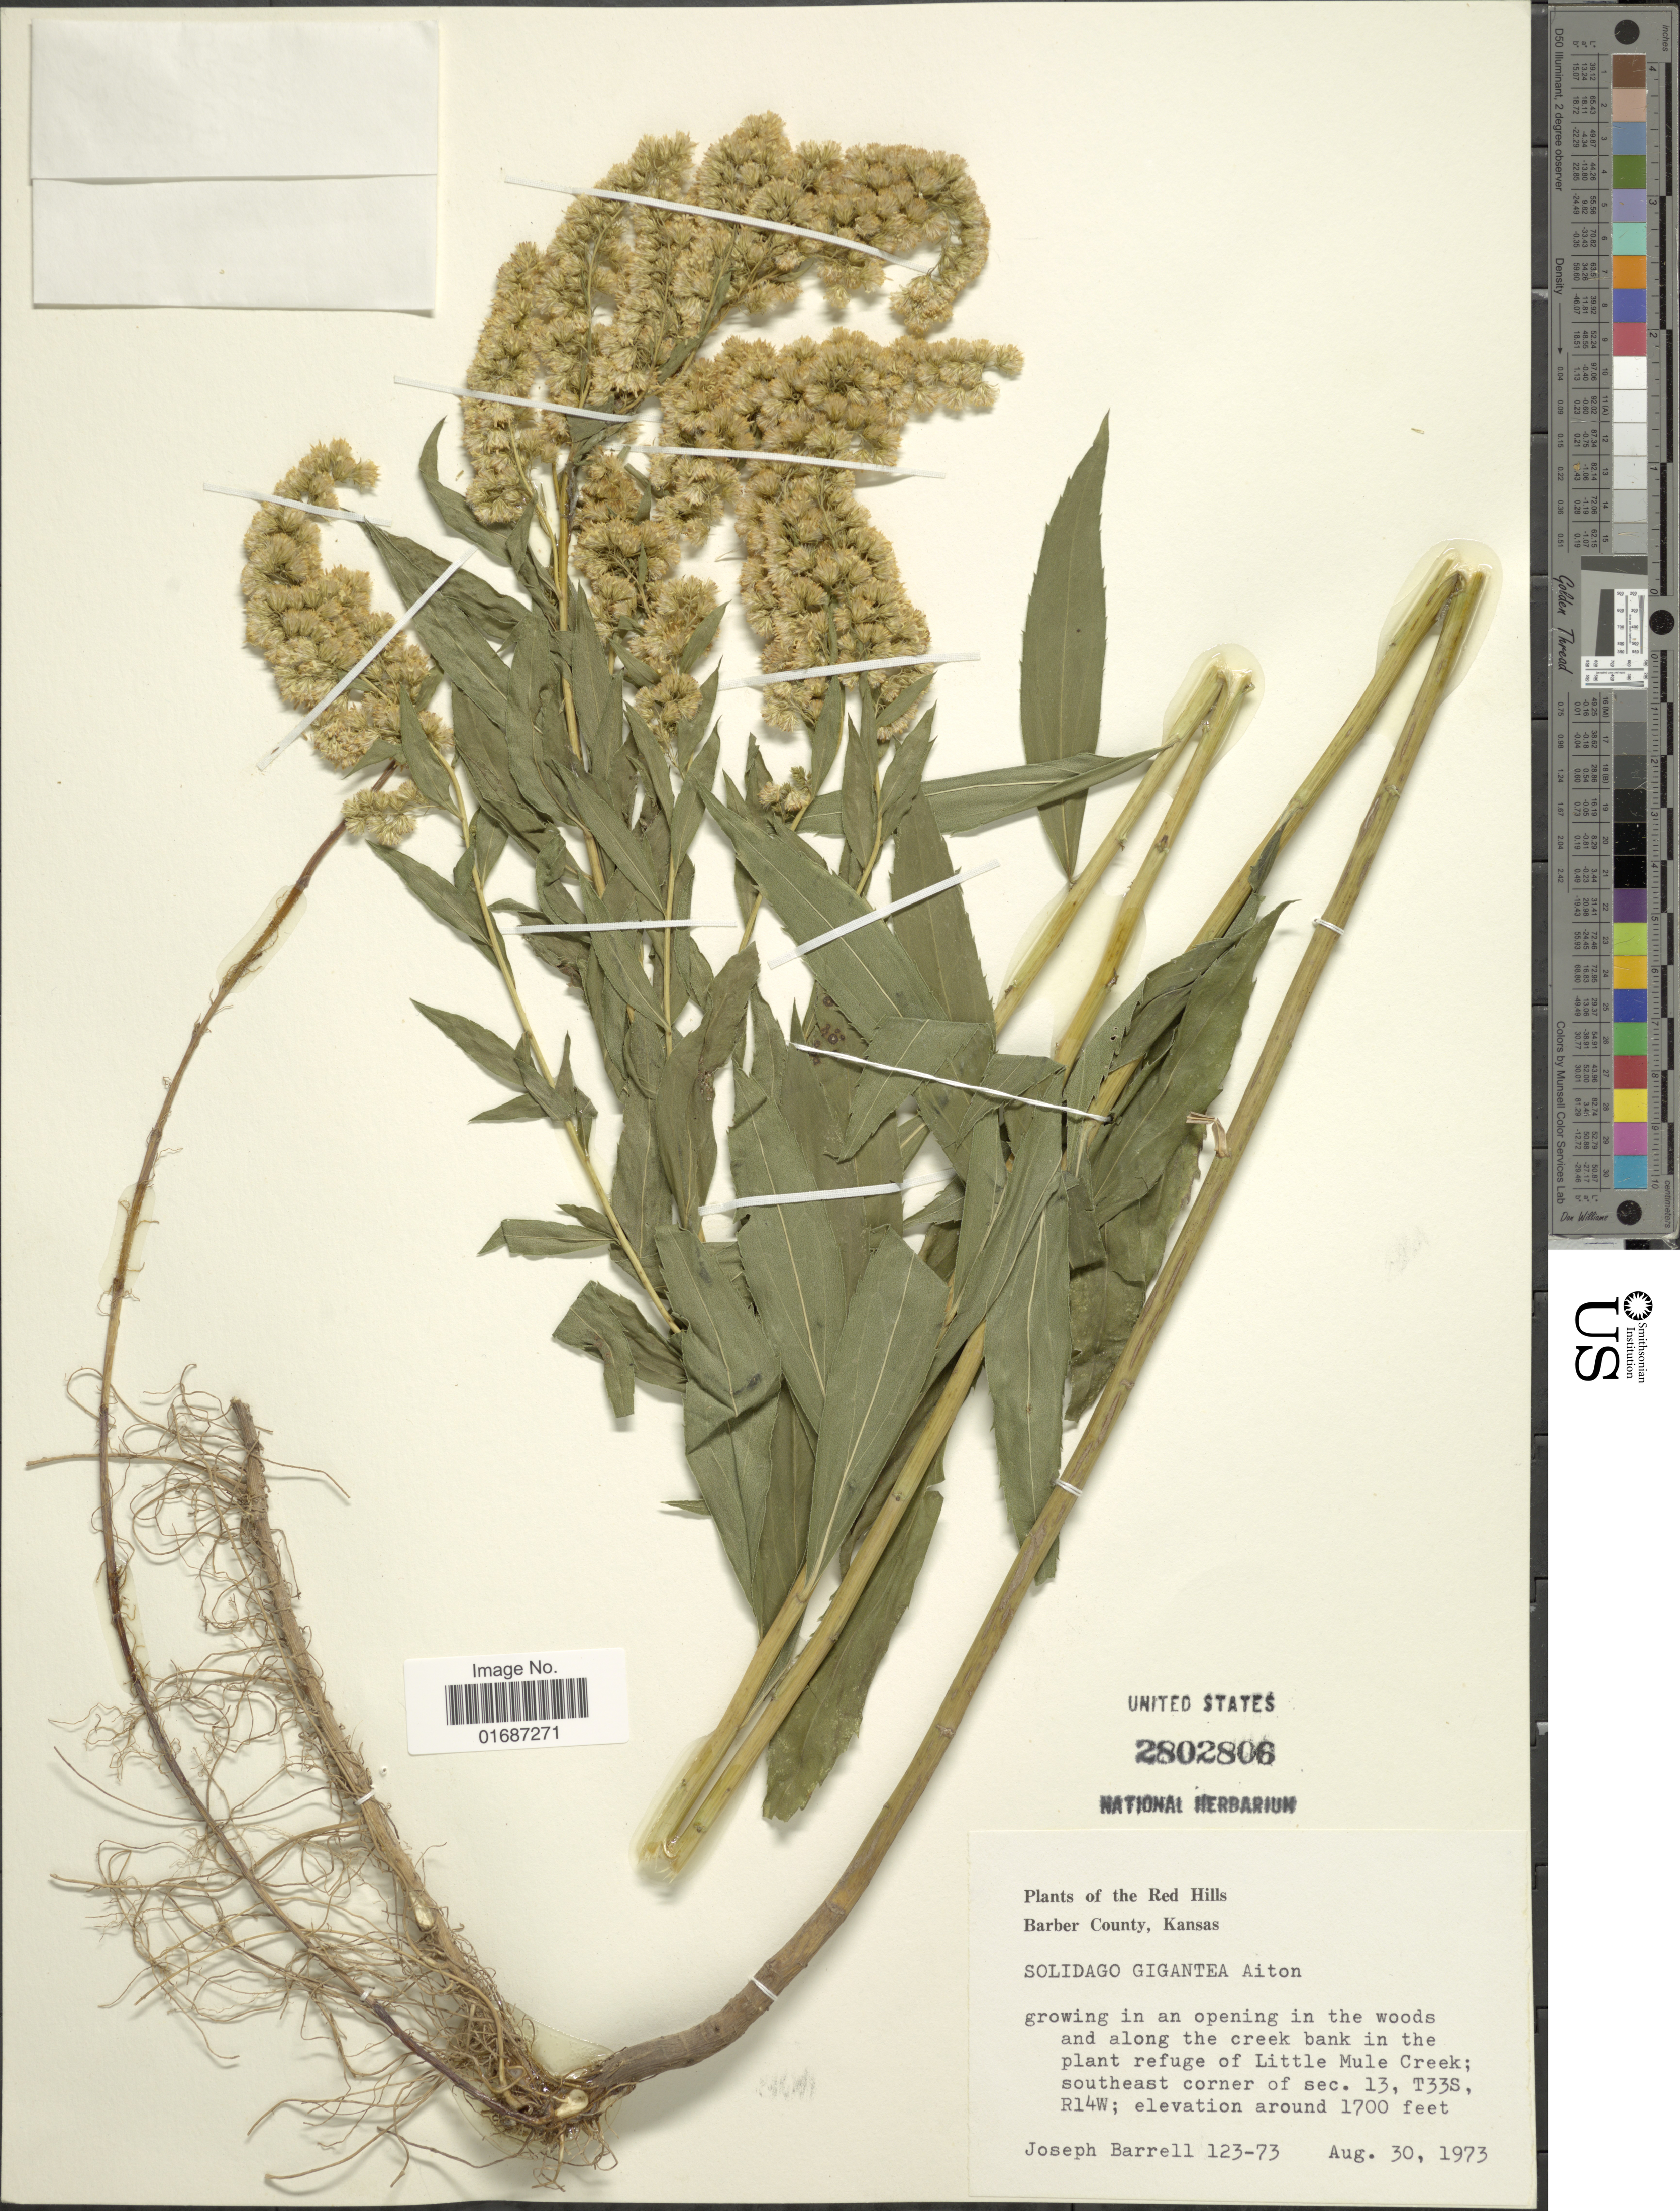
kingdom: Plantae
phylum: Tracheophyta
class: Magnoliopsida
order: Asterales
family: Asteraceae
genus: Solidago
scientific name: Solidago gigantea var. leiophylla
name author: Fernald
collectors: J. Barrell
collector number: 12373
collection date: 1973-08-30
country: United States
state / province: Kansas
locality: Red Hills, Barber County, growing in an opening in the woods and along the creek bank in the plant refuge of Little Mule Creek; southeast croner of sec. 13, T33S, R14W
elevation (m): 518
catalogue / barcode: US 2802806